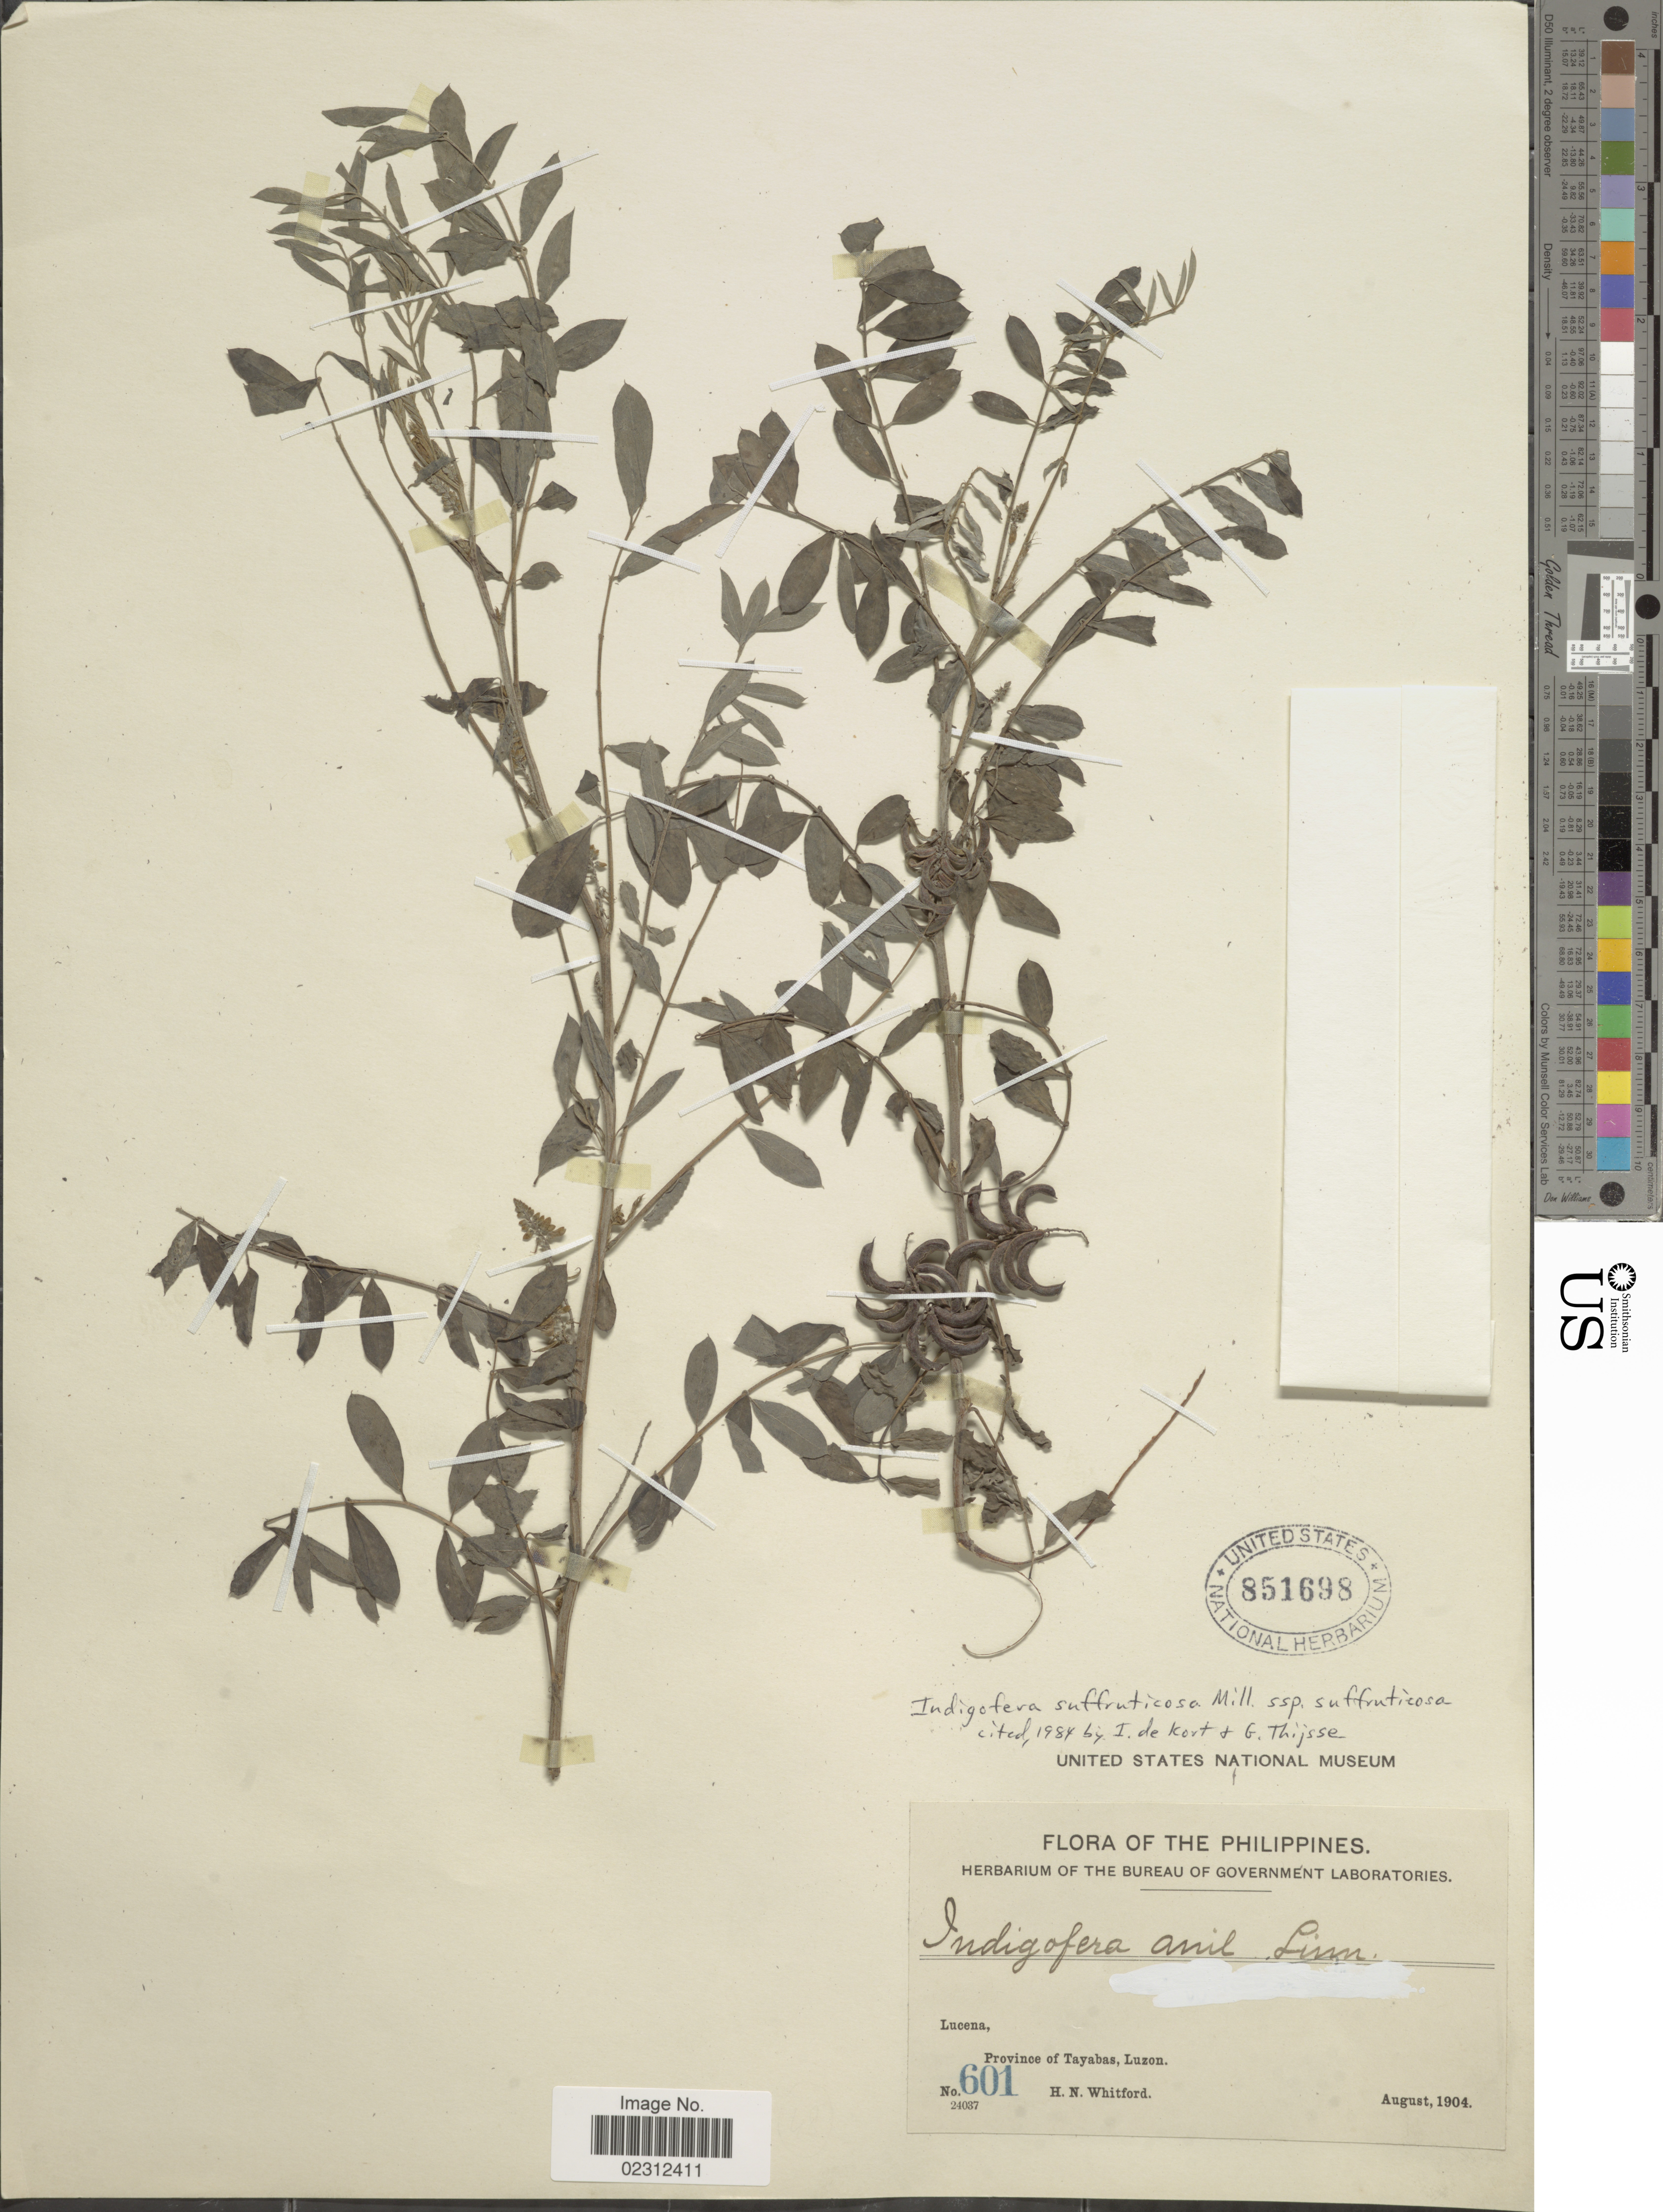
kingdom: Plantae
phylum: Tracheophyta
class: Magnoliopsida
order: Fabales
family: Fabaceae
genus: Indigofera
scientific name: Indigofera suffruticosa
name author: Mill.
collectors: H. N. Whitford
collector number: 601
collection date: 1904-08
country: Philippines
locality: Lucena, Province of Tayabas, Luzon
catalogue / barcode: US 851698